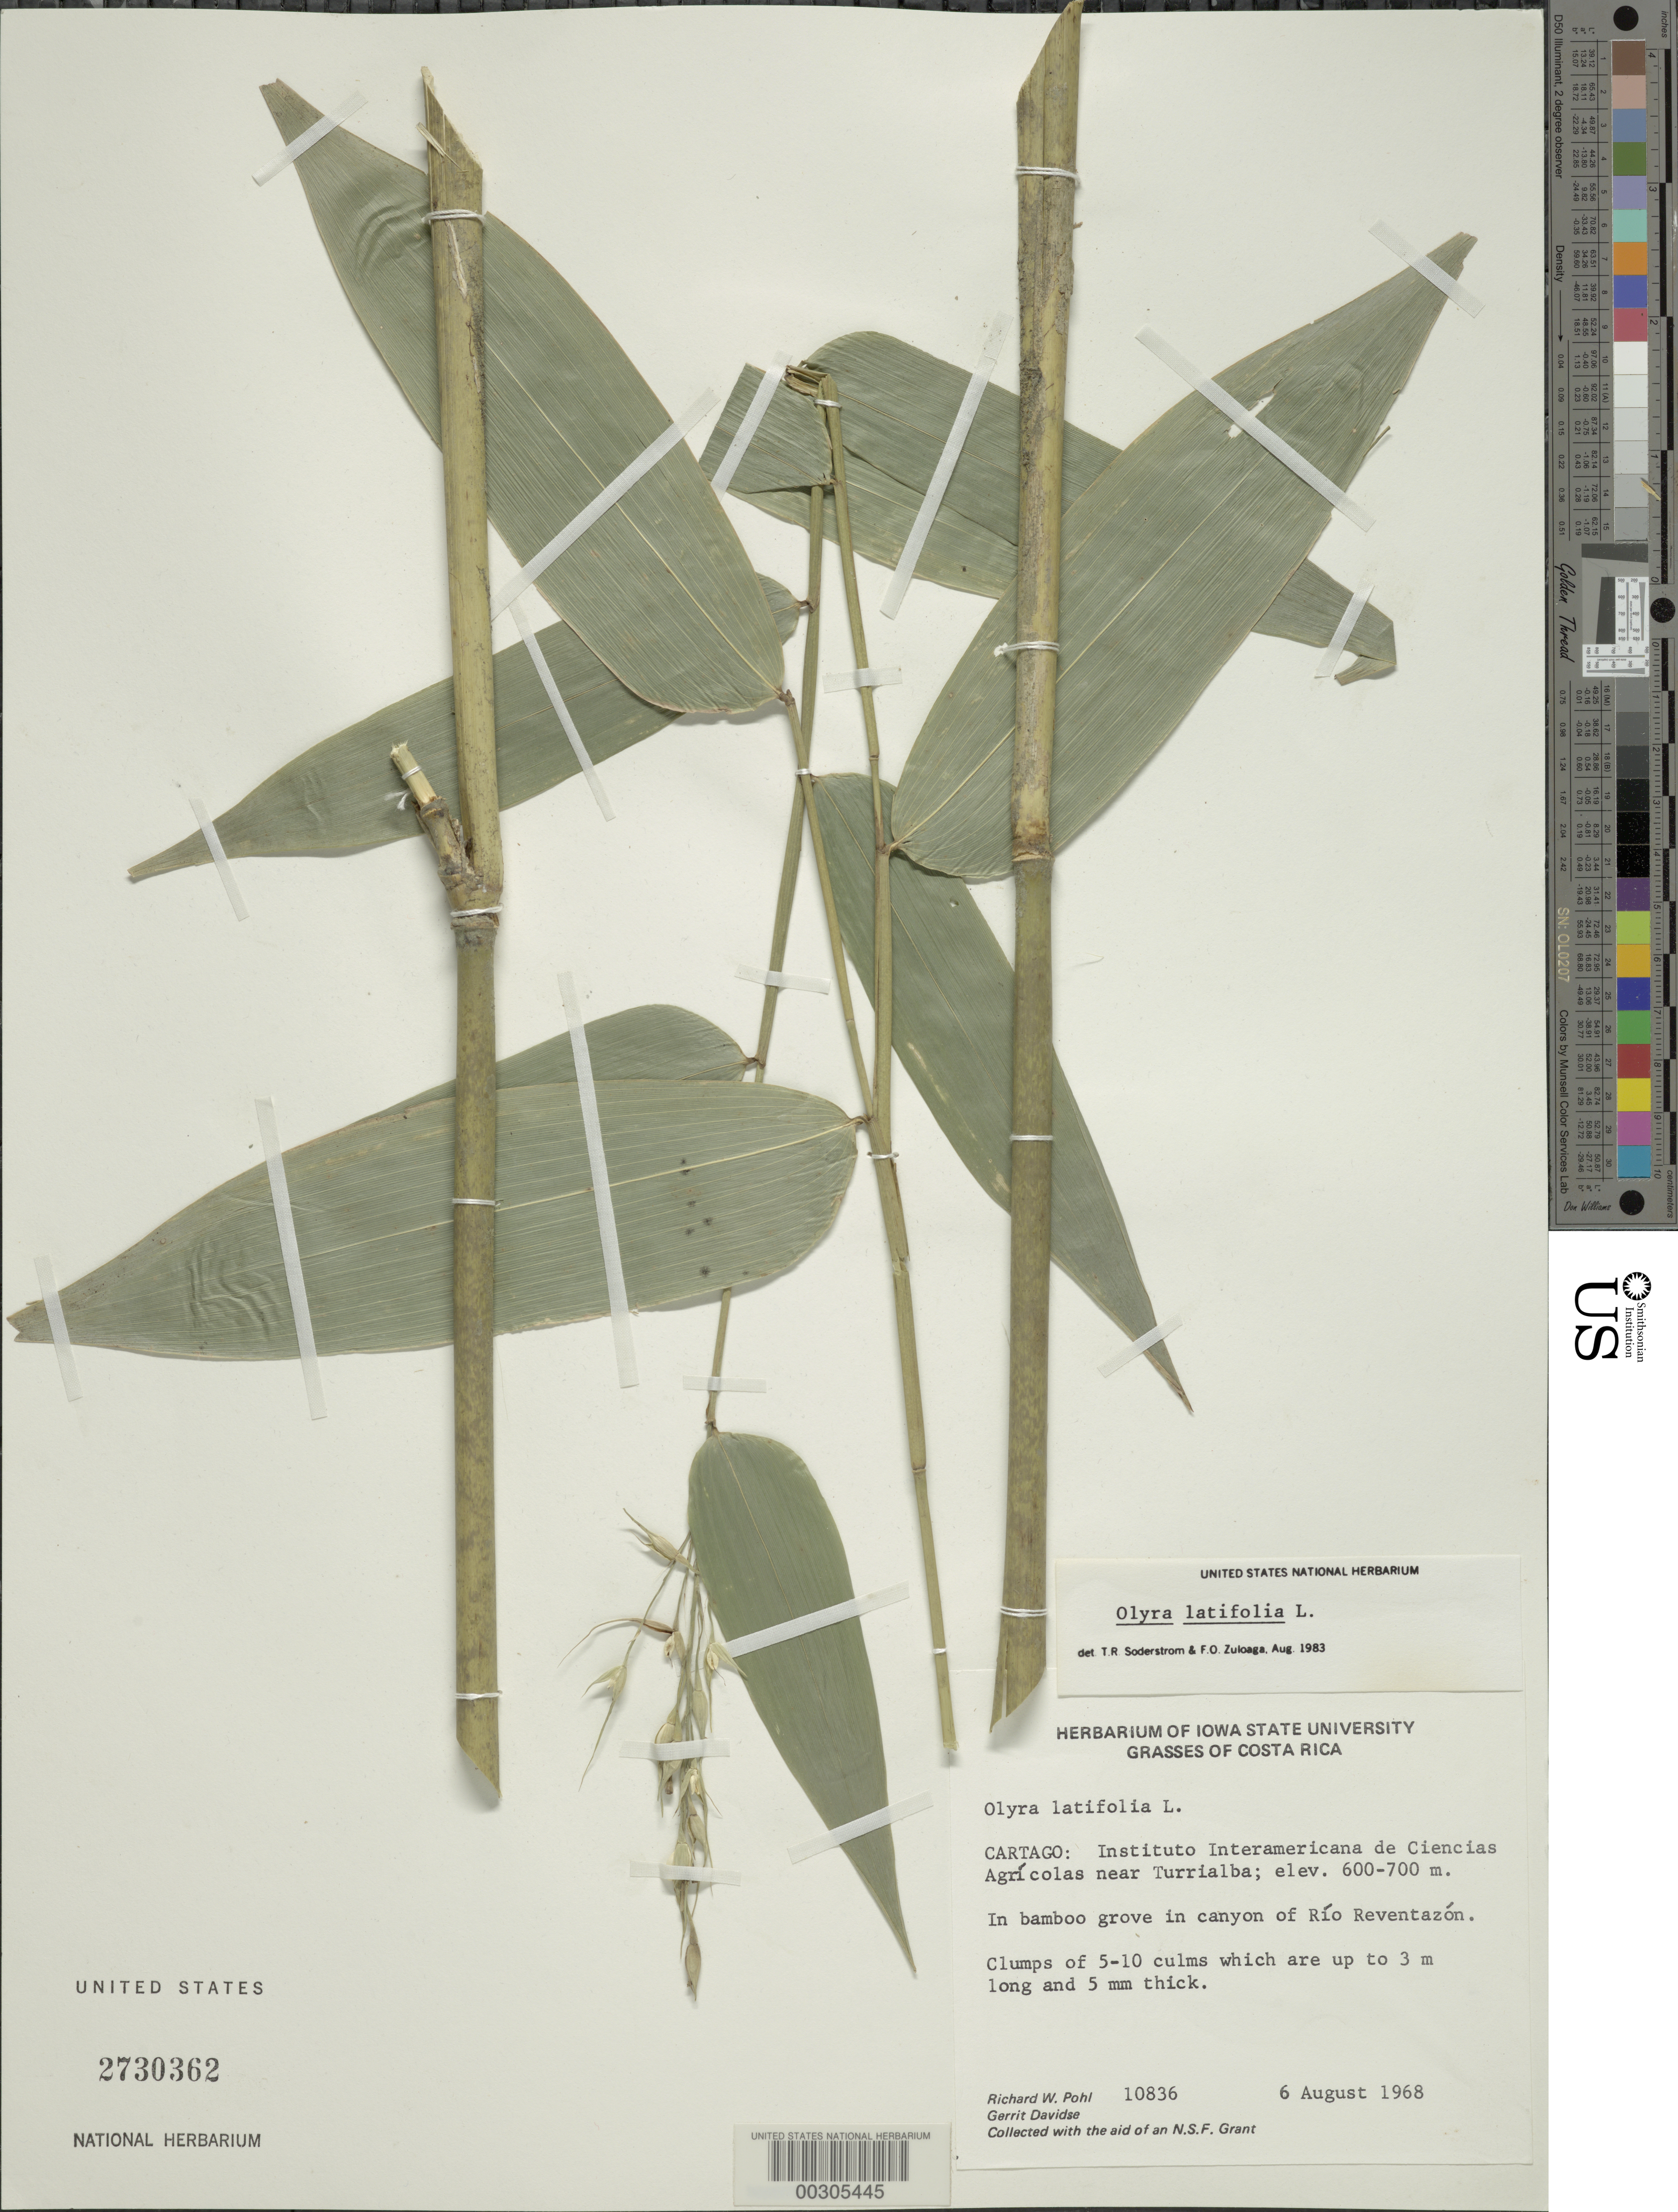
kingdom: Plantae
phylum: Tracheophyta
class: Liliopsida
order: Poales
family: Poaceae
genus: Olyra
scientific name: Olyra latifolia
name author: L.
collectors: R. W. Pohl & G. Davidse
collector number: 10836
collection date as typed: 06 Aug 1968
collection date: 1968-08-06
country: Costa Rica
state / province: Cartago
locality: Ciencias Agricolas, Turrialba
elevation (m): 600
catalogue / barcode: US 2730362